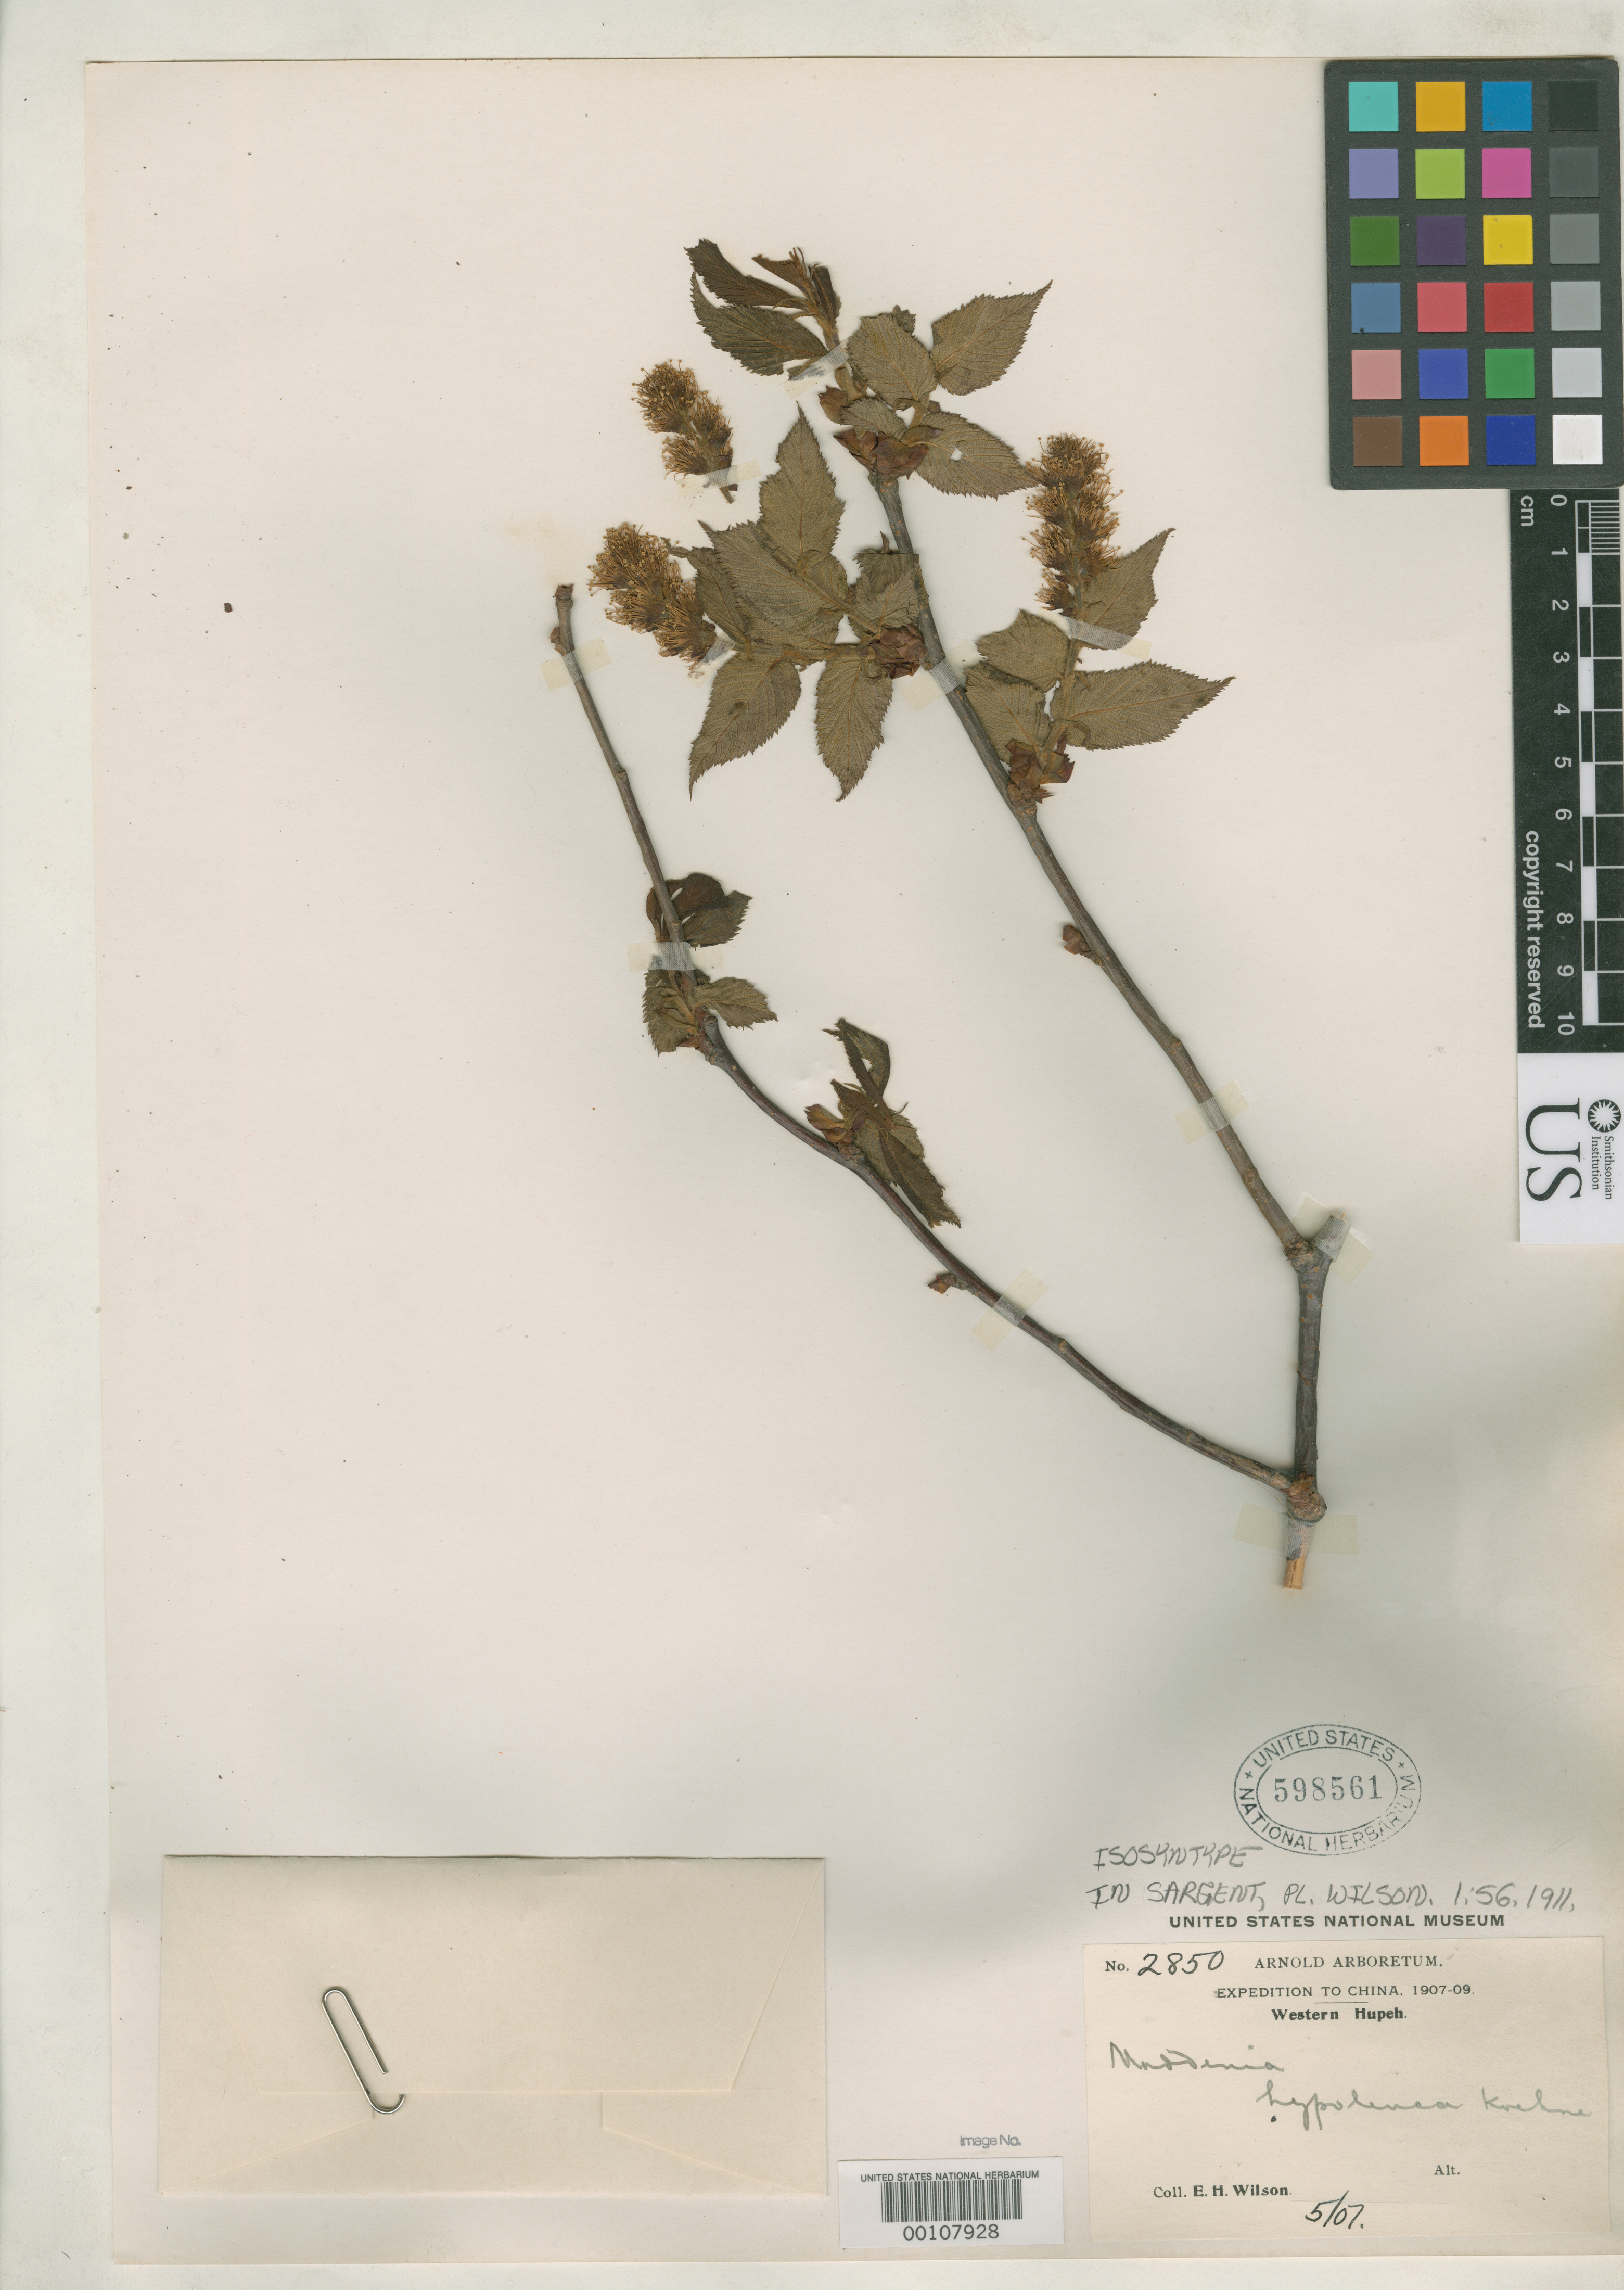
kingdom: Plantae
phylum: Tracheophyta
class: Magnoliopsida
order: Rosales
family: Rosaceae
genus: Maddenia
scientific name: Maddenia hypoleuca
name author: Koehne in Sarg.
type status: Isosyntype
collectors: E. H. Wilson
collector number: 2850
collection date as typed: May 1907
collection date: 1907-05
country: China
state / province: Hubei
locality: Hsing-shan Hsien.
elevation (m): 1200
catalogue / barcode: US 598561